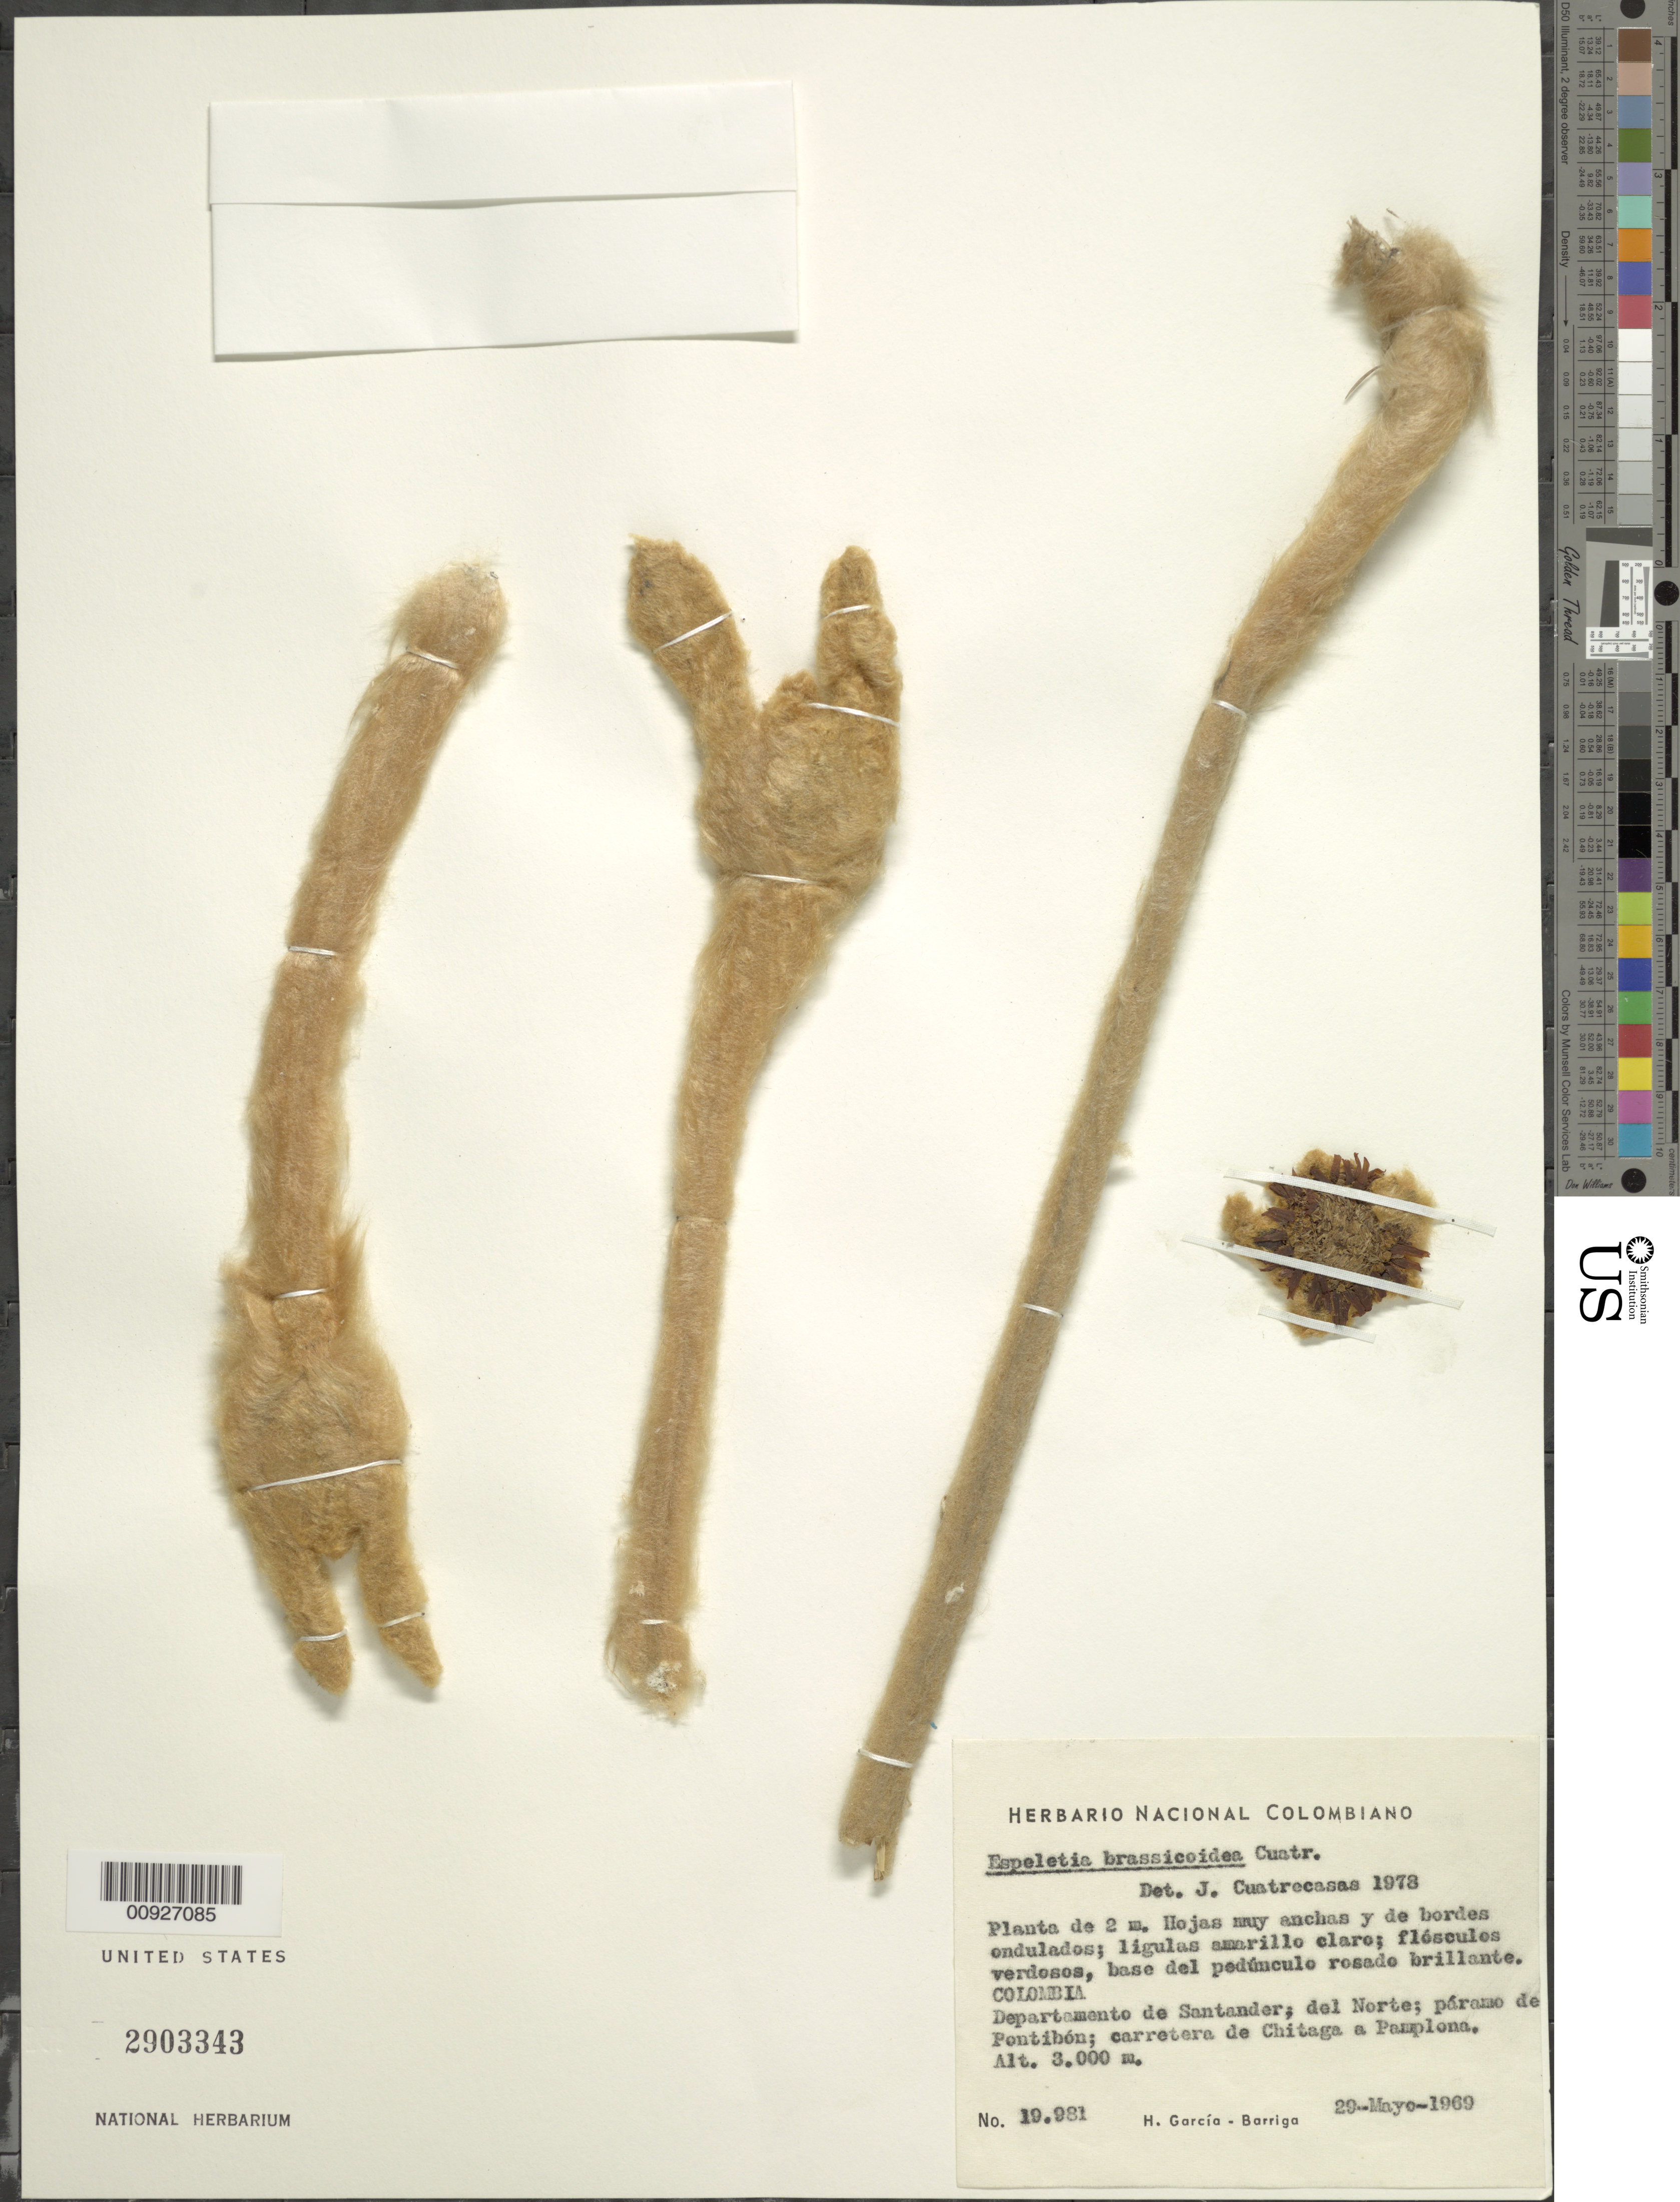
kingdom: Plantae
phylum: Tracheophyta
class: Magnoliopsida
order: Asterales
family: Asteraceae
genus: Espeletia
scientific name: Espeletia brassicoidea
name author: Cuatrec.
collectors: H. García Barriga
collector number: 19981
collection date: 1969-05-29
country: Colombia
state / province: Norte de Santander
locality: P. de Fontibón. Páramo de Fontibón, carretera de Chitaga a Pamplona.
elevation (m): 3000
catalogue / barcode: US 2903343